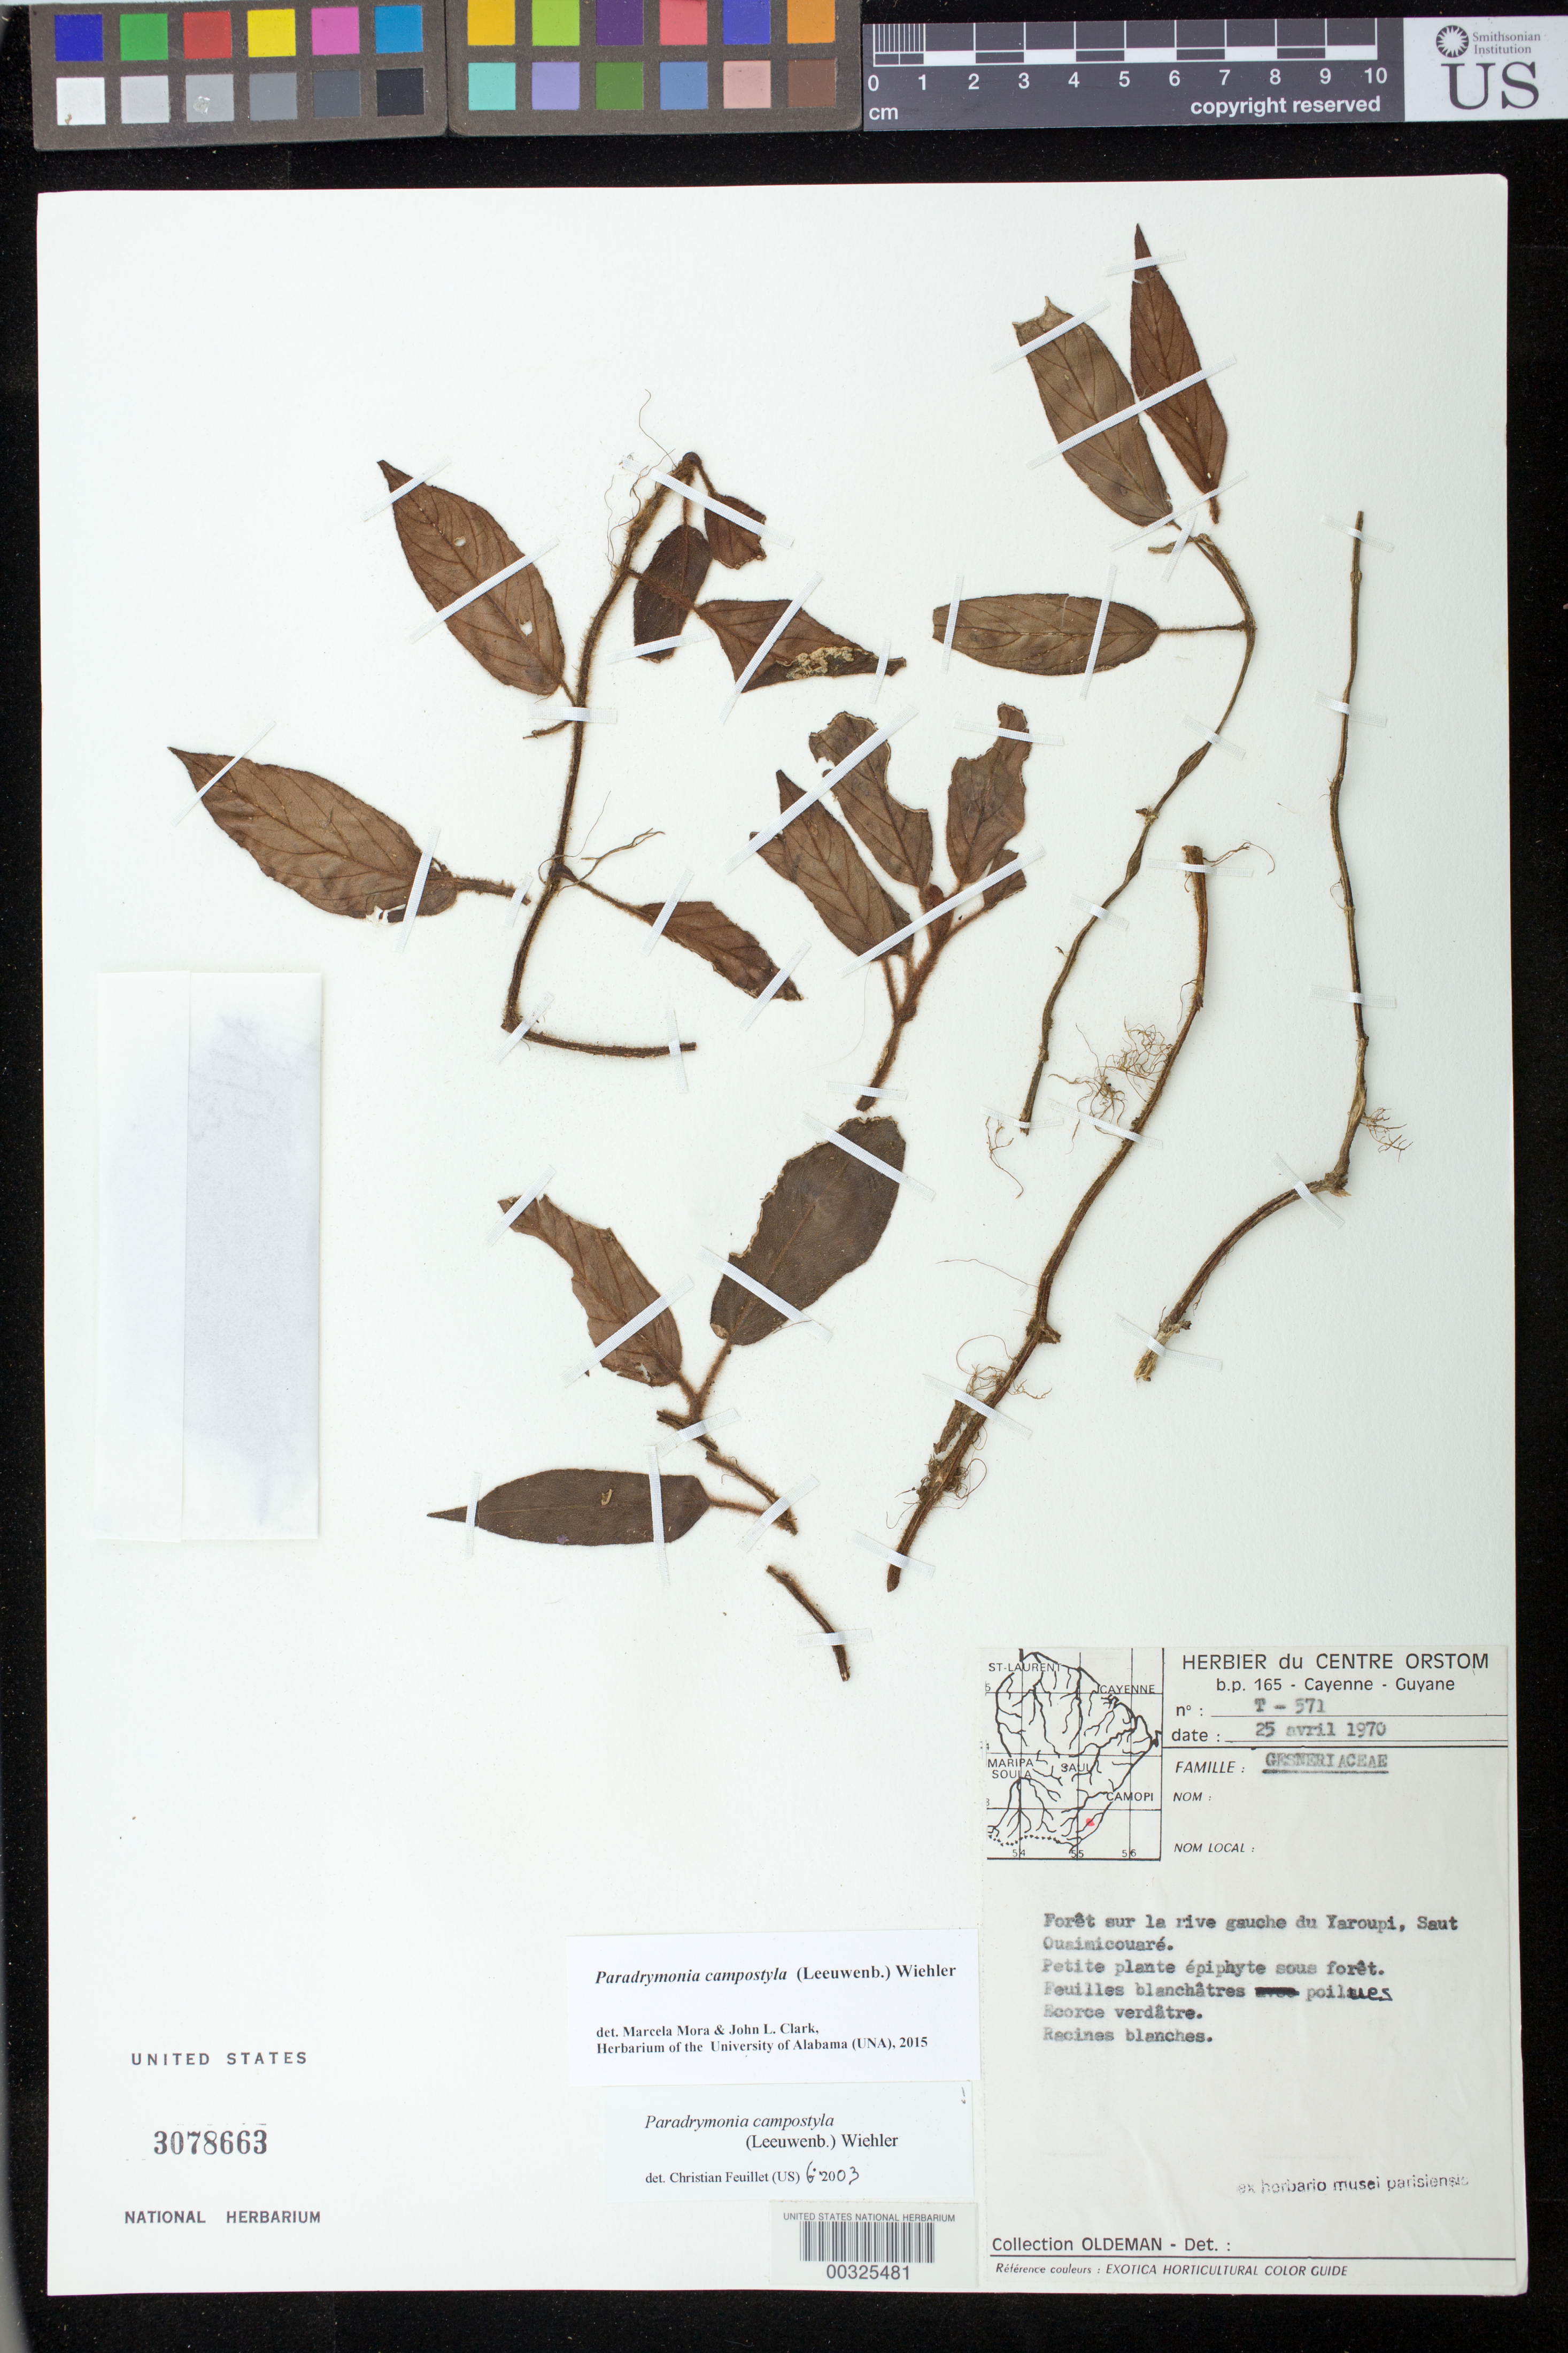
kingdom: Plantae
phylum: Tracheophyta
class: Magnoliopsida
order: Lamiales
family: Gesneriaceae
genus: Paradrymonia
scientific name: Paradrymonia campostyla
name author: (Leeuwenb.) Wiehler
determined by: Feuillet, C.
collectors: R. Oldeman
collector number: T- 571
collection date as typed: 25 Apr 1970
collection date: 1970-04-25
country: French Guiana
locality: Forêt sur la rive gauche du Yaroupi, Saut Ouaimicouaré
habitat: Forêt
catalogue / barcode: US 3078663